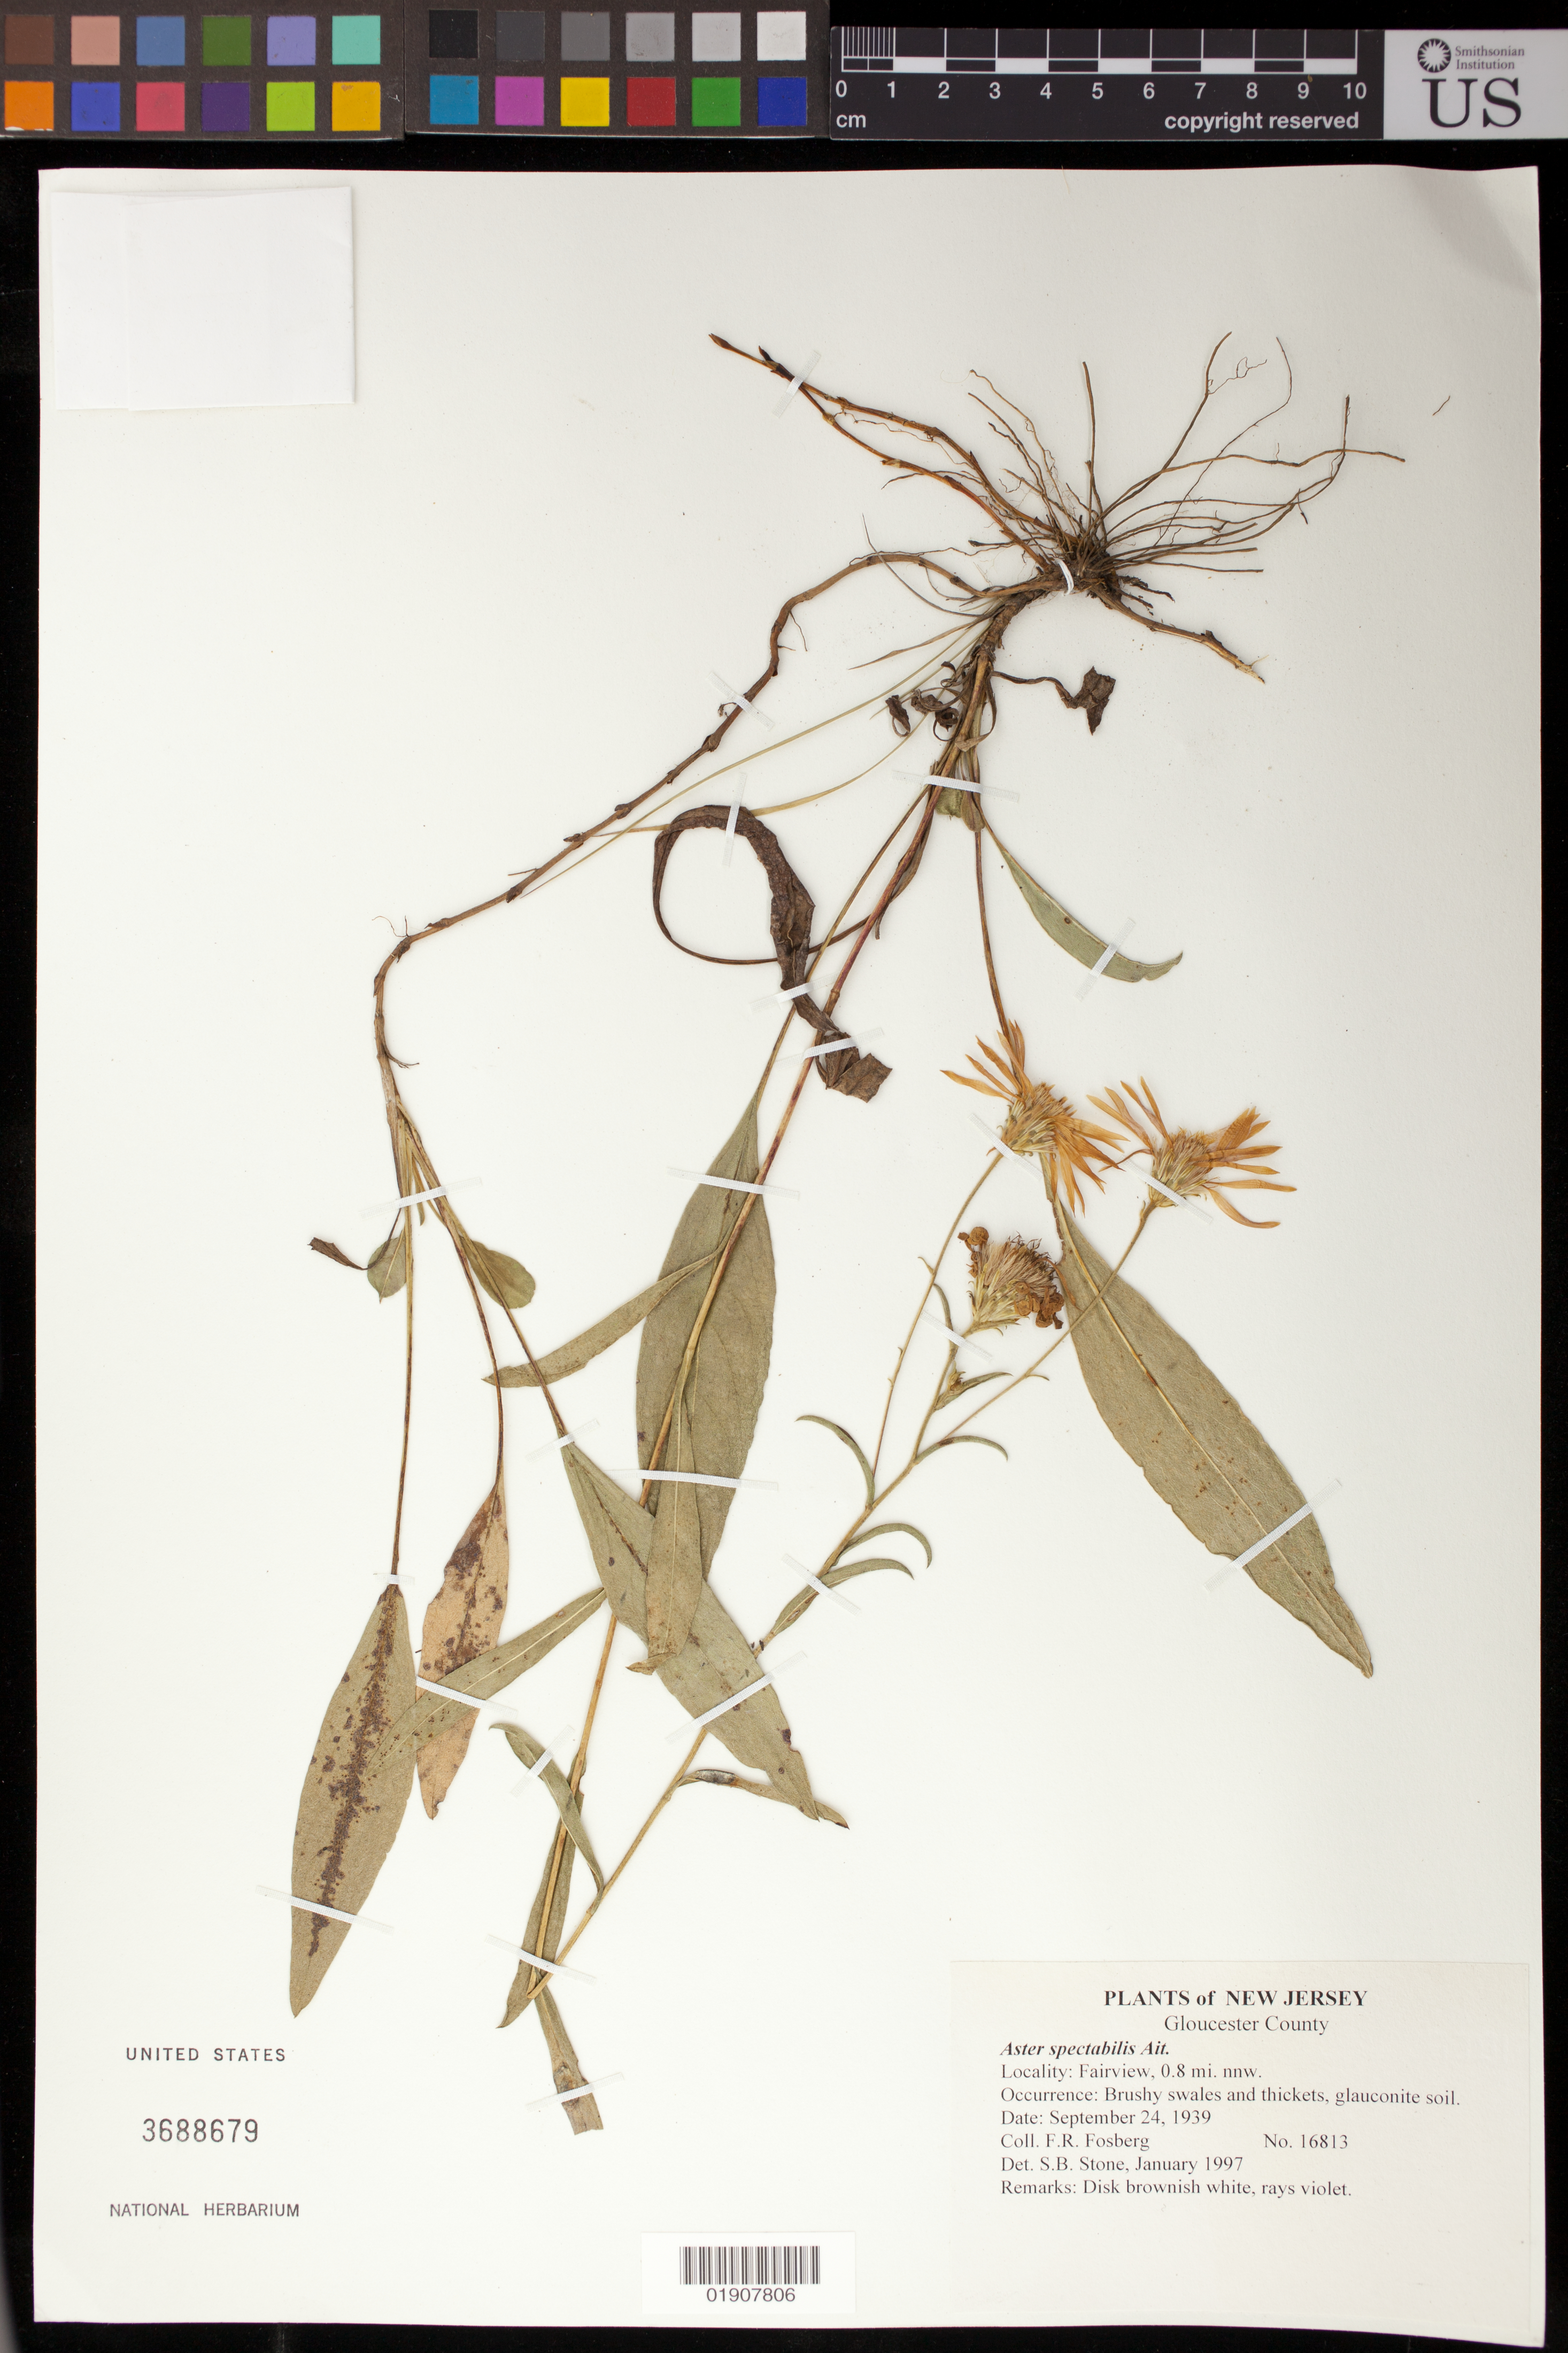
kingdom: Plantae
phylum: Tracheophyta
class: Magnoliopsida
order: Asterales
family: Asteraceae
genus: Eurybia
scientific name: Eurybia spectabilis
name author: (Aiton) G.L. Nesom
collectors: F. R. Fosberg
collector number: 16813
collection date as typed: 24 Sep 1939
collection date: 1939-09-24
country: United States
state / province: New Jersey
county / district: Gloucester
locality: Fairview, 0.8 mi. NNW.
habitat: Brushy swales and thickets, glauconite soil.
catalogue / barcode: US 3688679